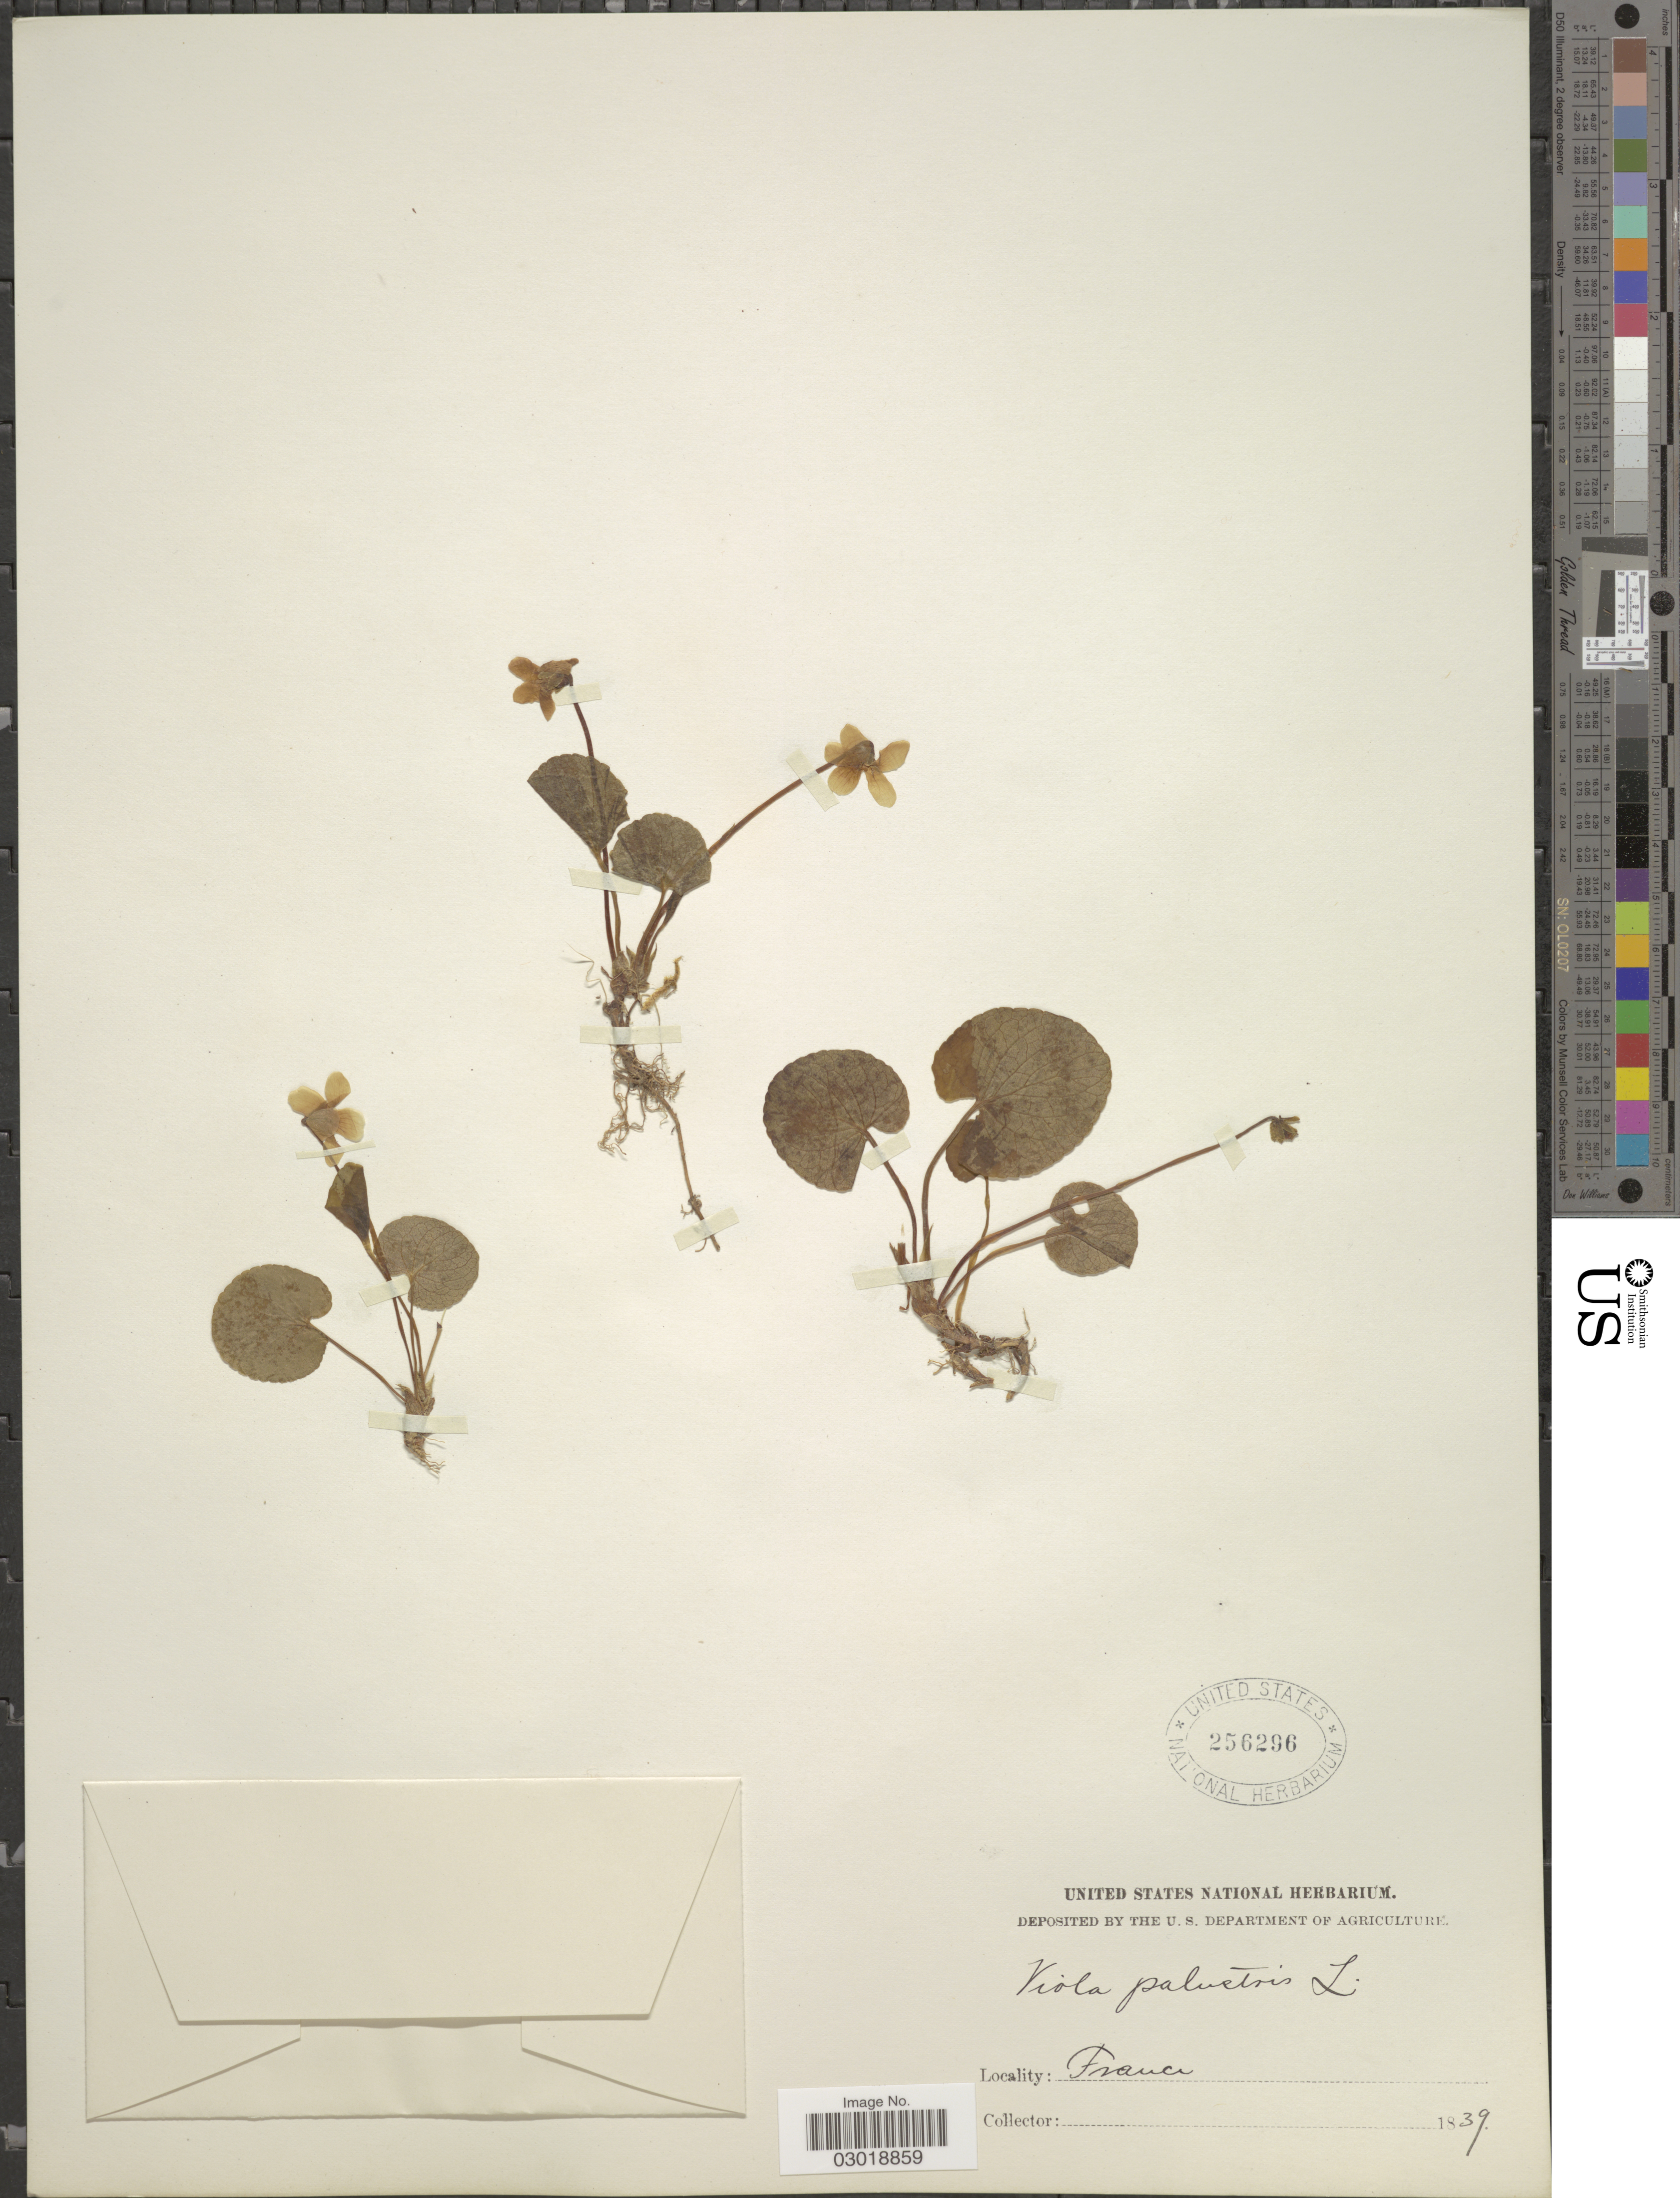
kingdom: Plantae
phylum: Tracheophyta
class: Magnoliopsida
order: Malpighiales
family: Violaceae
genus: Viola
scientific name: Viola palustris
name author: L.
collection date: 1839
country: France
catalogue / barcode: US 256296